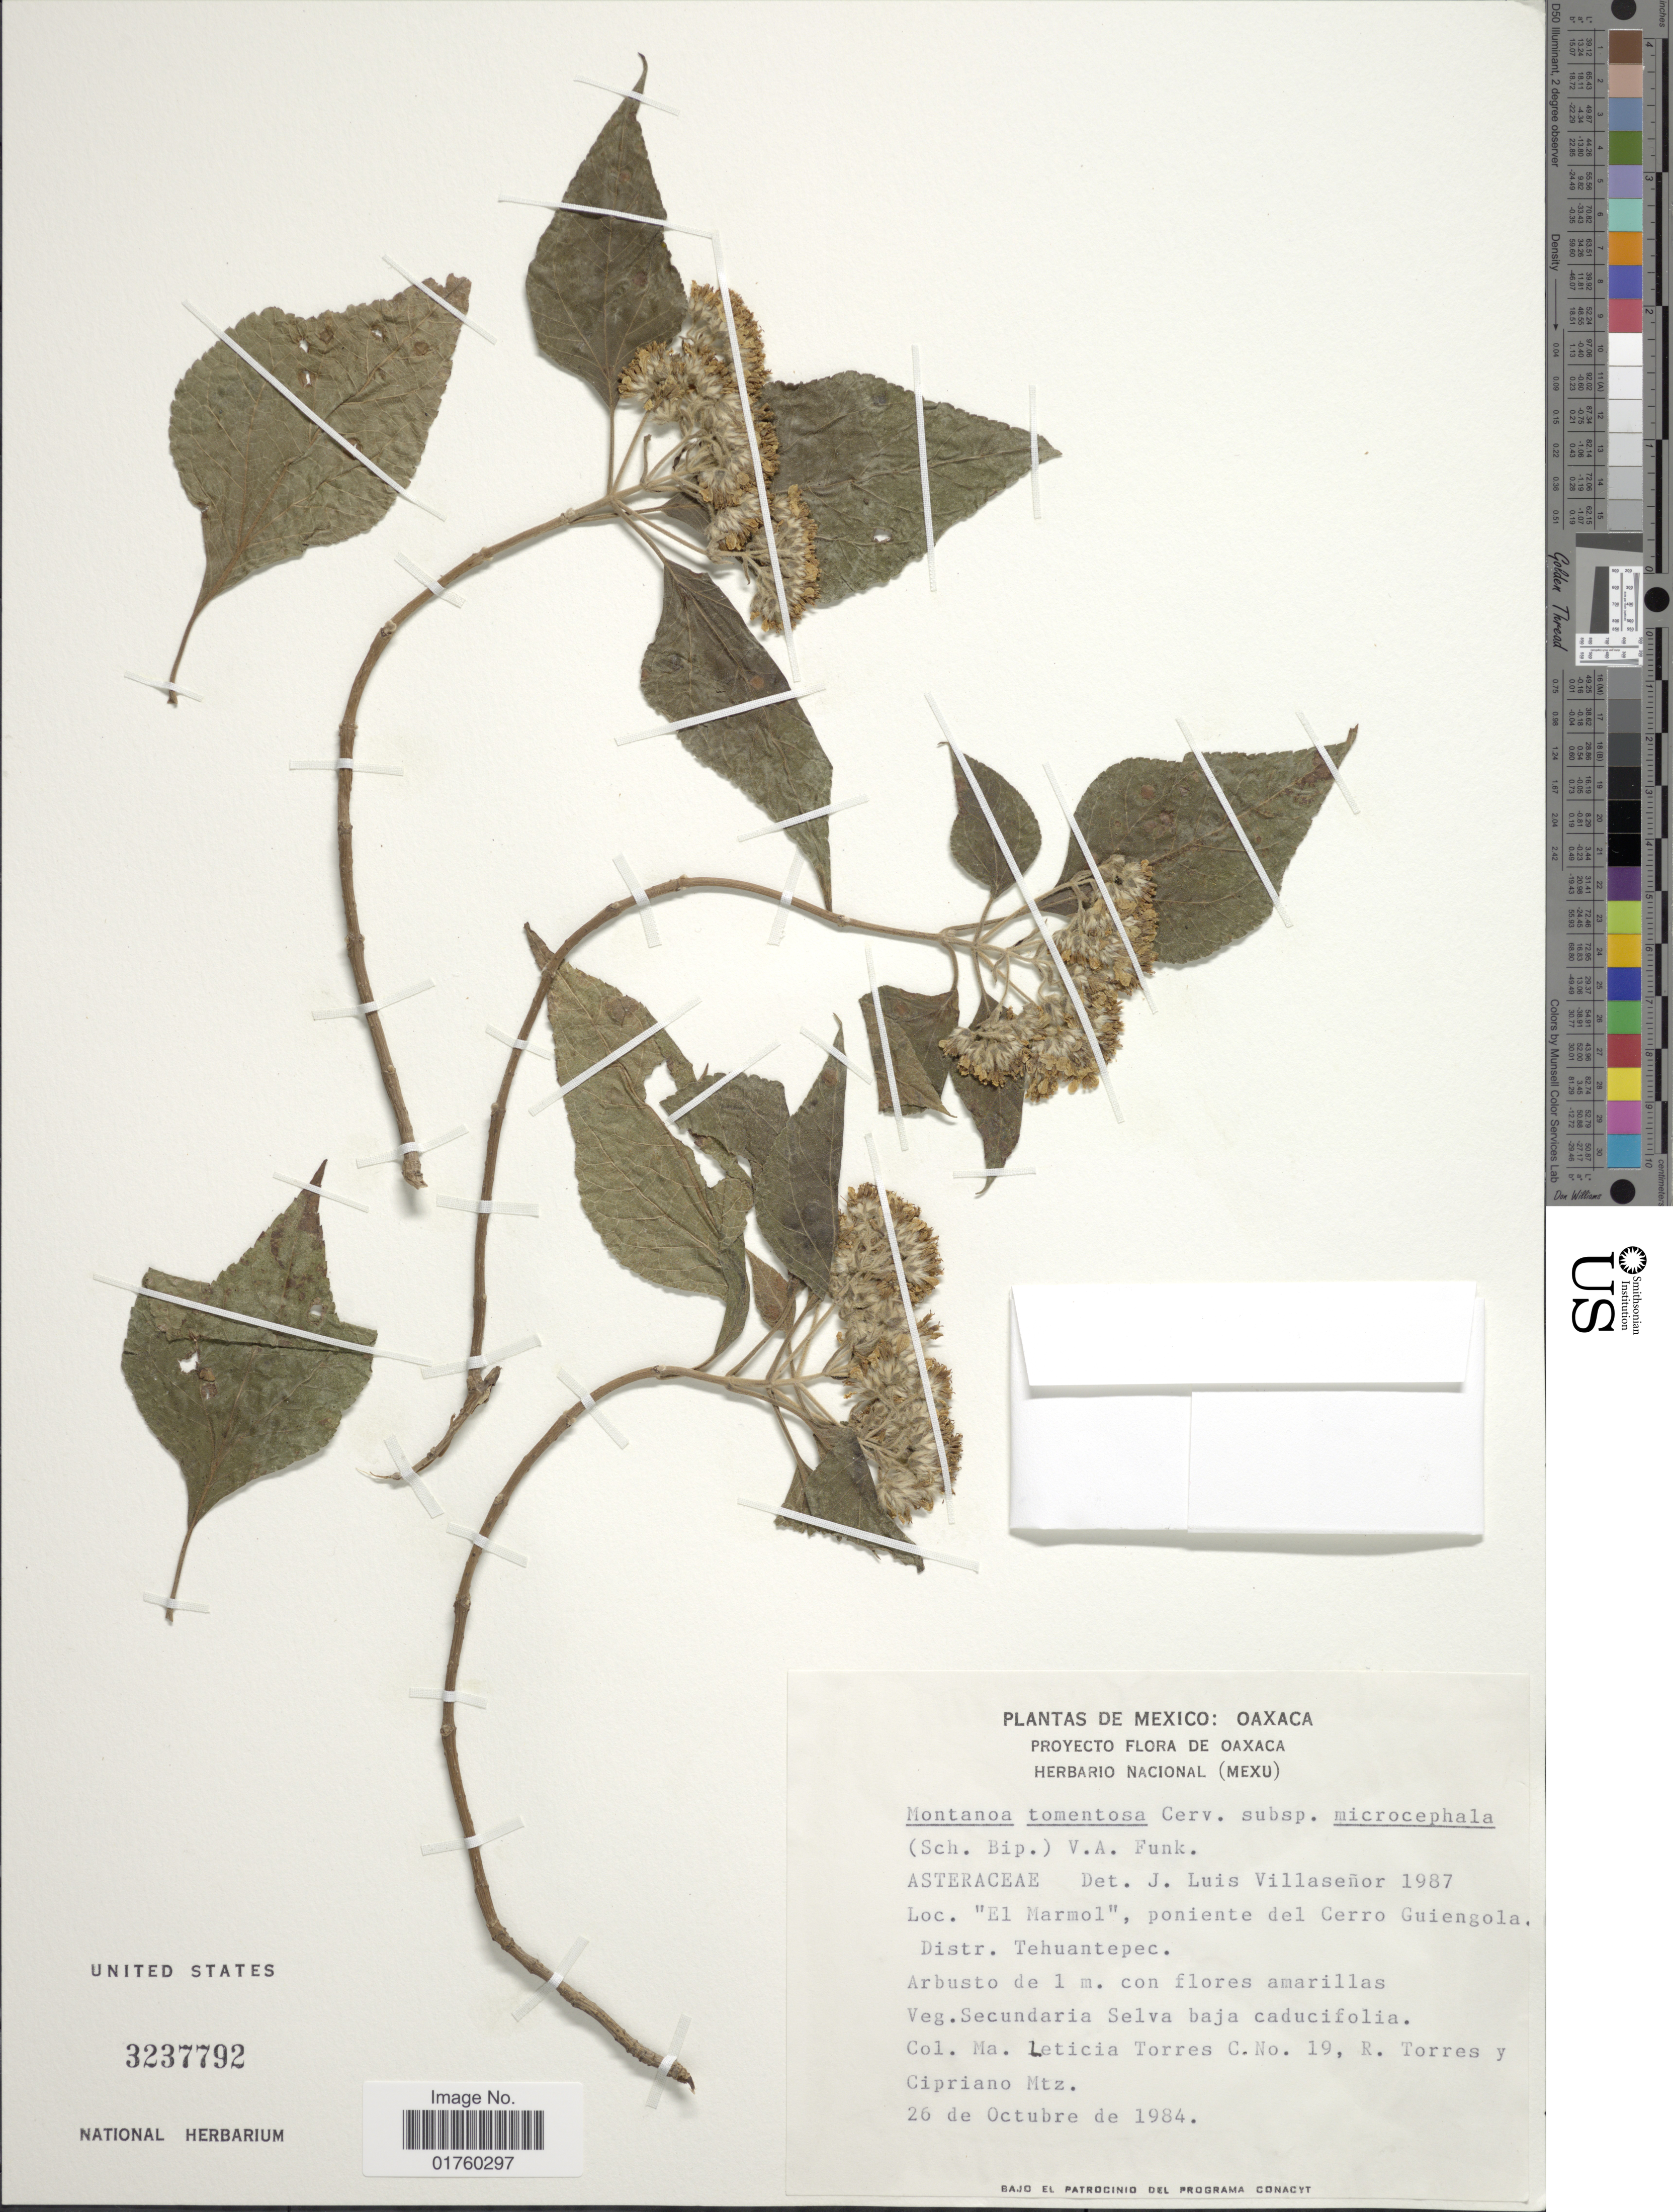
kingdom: Plantae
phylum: Tracheophyta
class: Magnoliopsida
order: Asterales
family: Asteraceae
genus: Montanoa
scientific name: Montanoa tomentosa subsp. microcephala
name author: (Sch. Bip.) B.L. Turner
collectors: M. L. Torres Colin, R. Torres & C. Martínez R.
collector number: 19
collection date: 1984-10-26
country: Mexico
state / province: Oaxaca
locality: El Marmol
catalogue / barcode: US 3237792